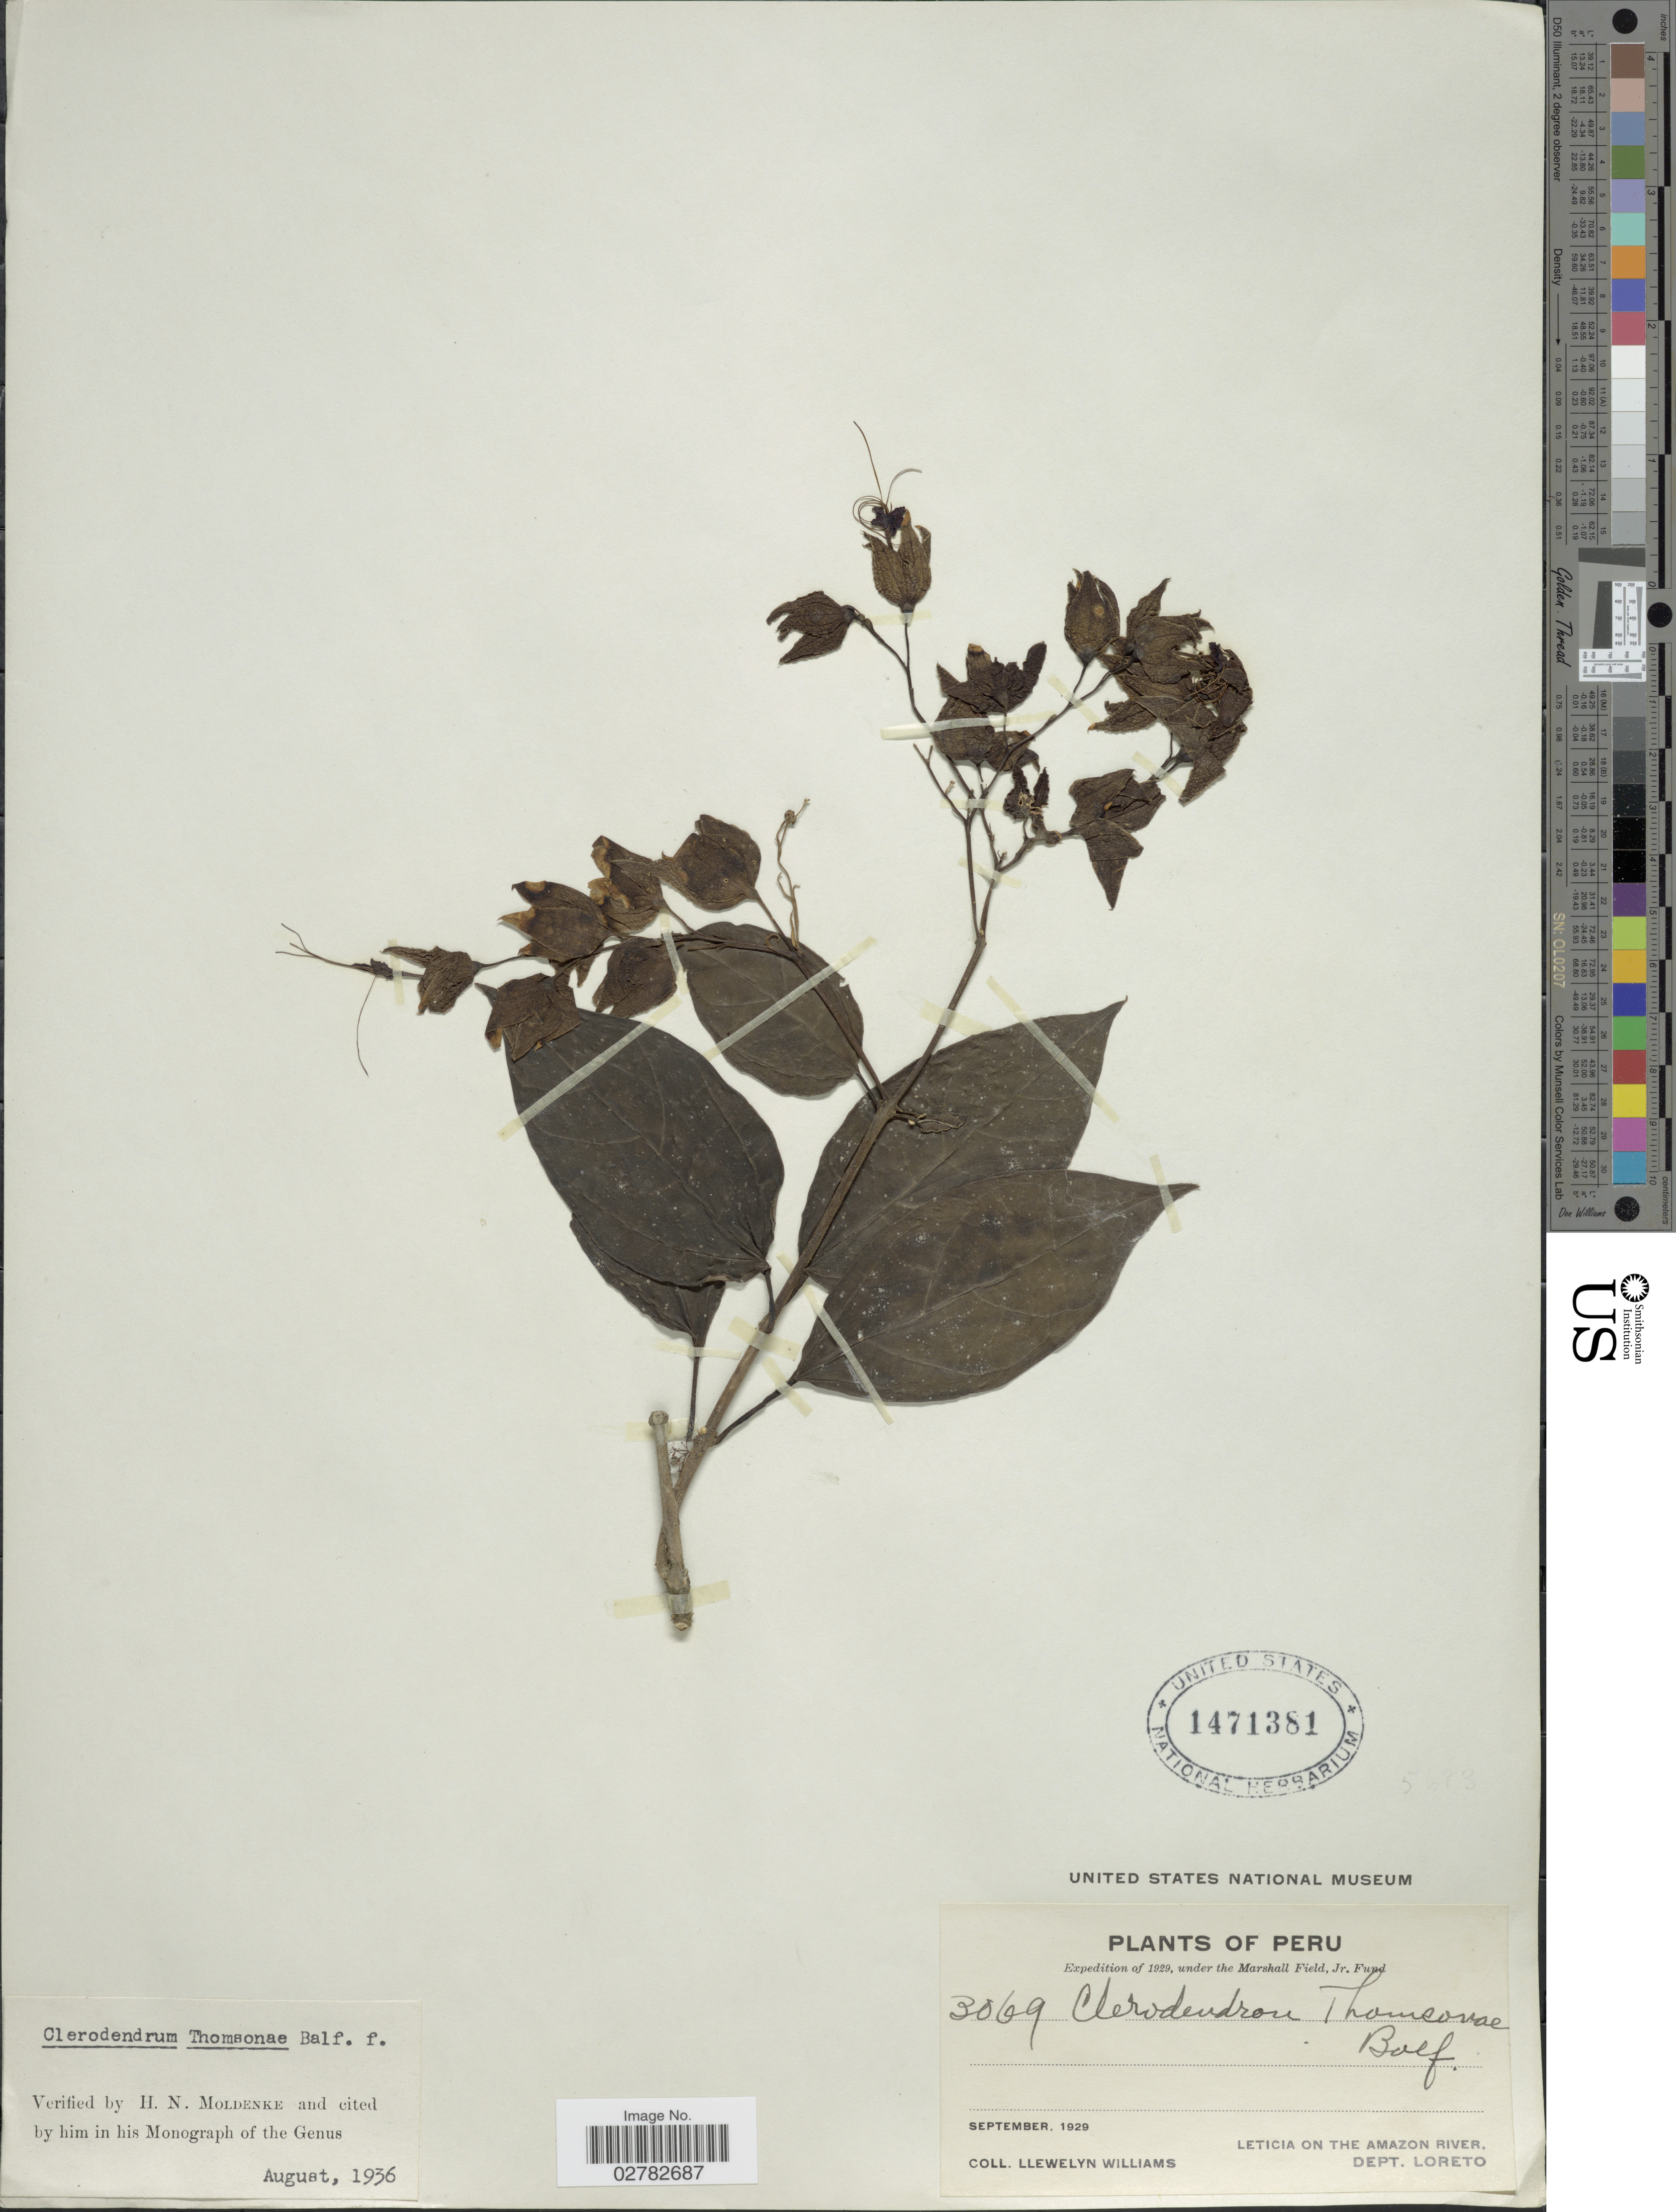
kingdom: Plantae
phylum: Tracheophyta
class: Magnoliopsida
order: Lamiales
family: Lamiaceae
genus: Clerodendrum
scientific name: Clerodendrum thomsoniae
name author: Balf.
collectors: Ll. Williams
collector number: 3069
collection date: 1929-09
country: Peru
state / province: Loreto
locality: Leticia on the Amazon River. Dept. Loreto.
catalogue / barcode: US 1471381